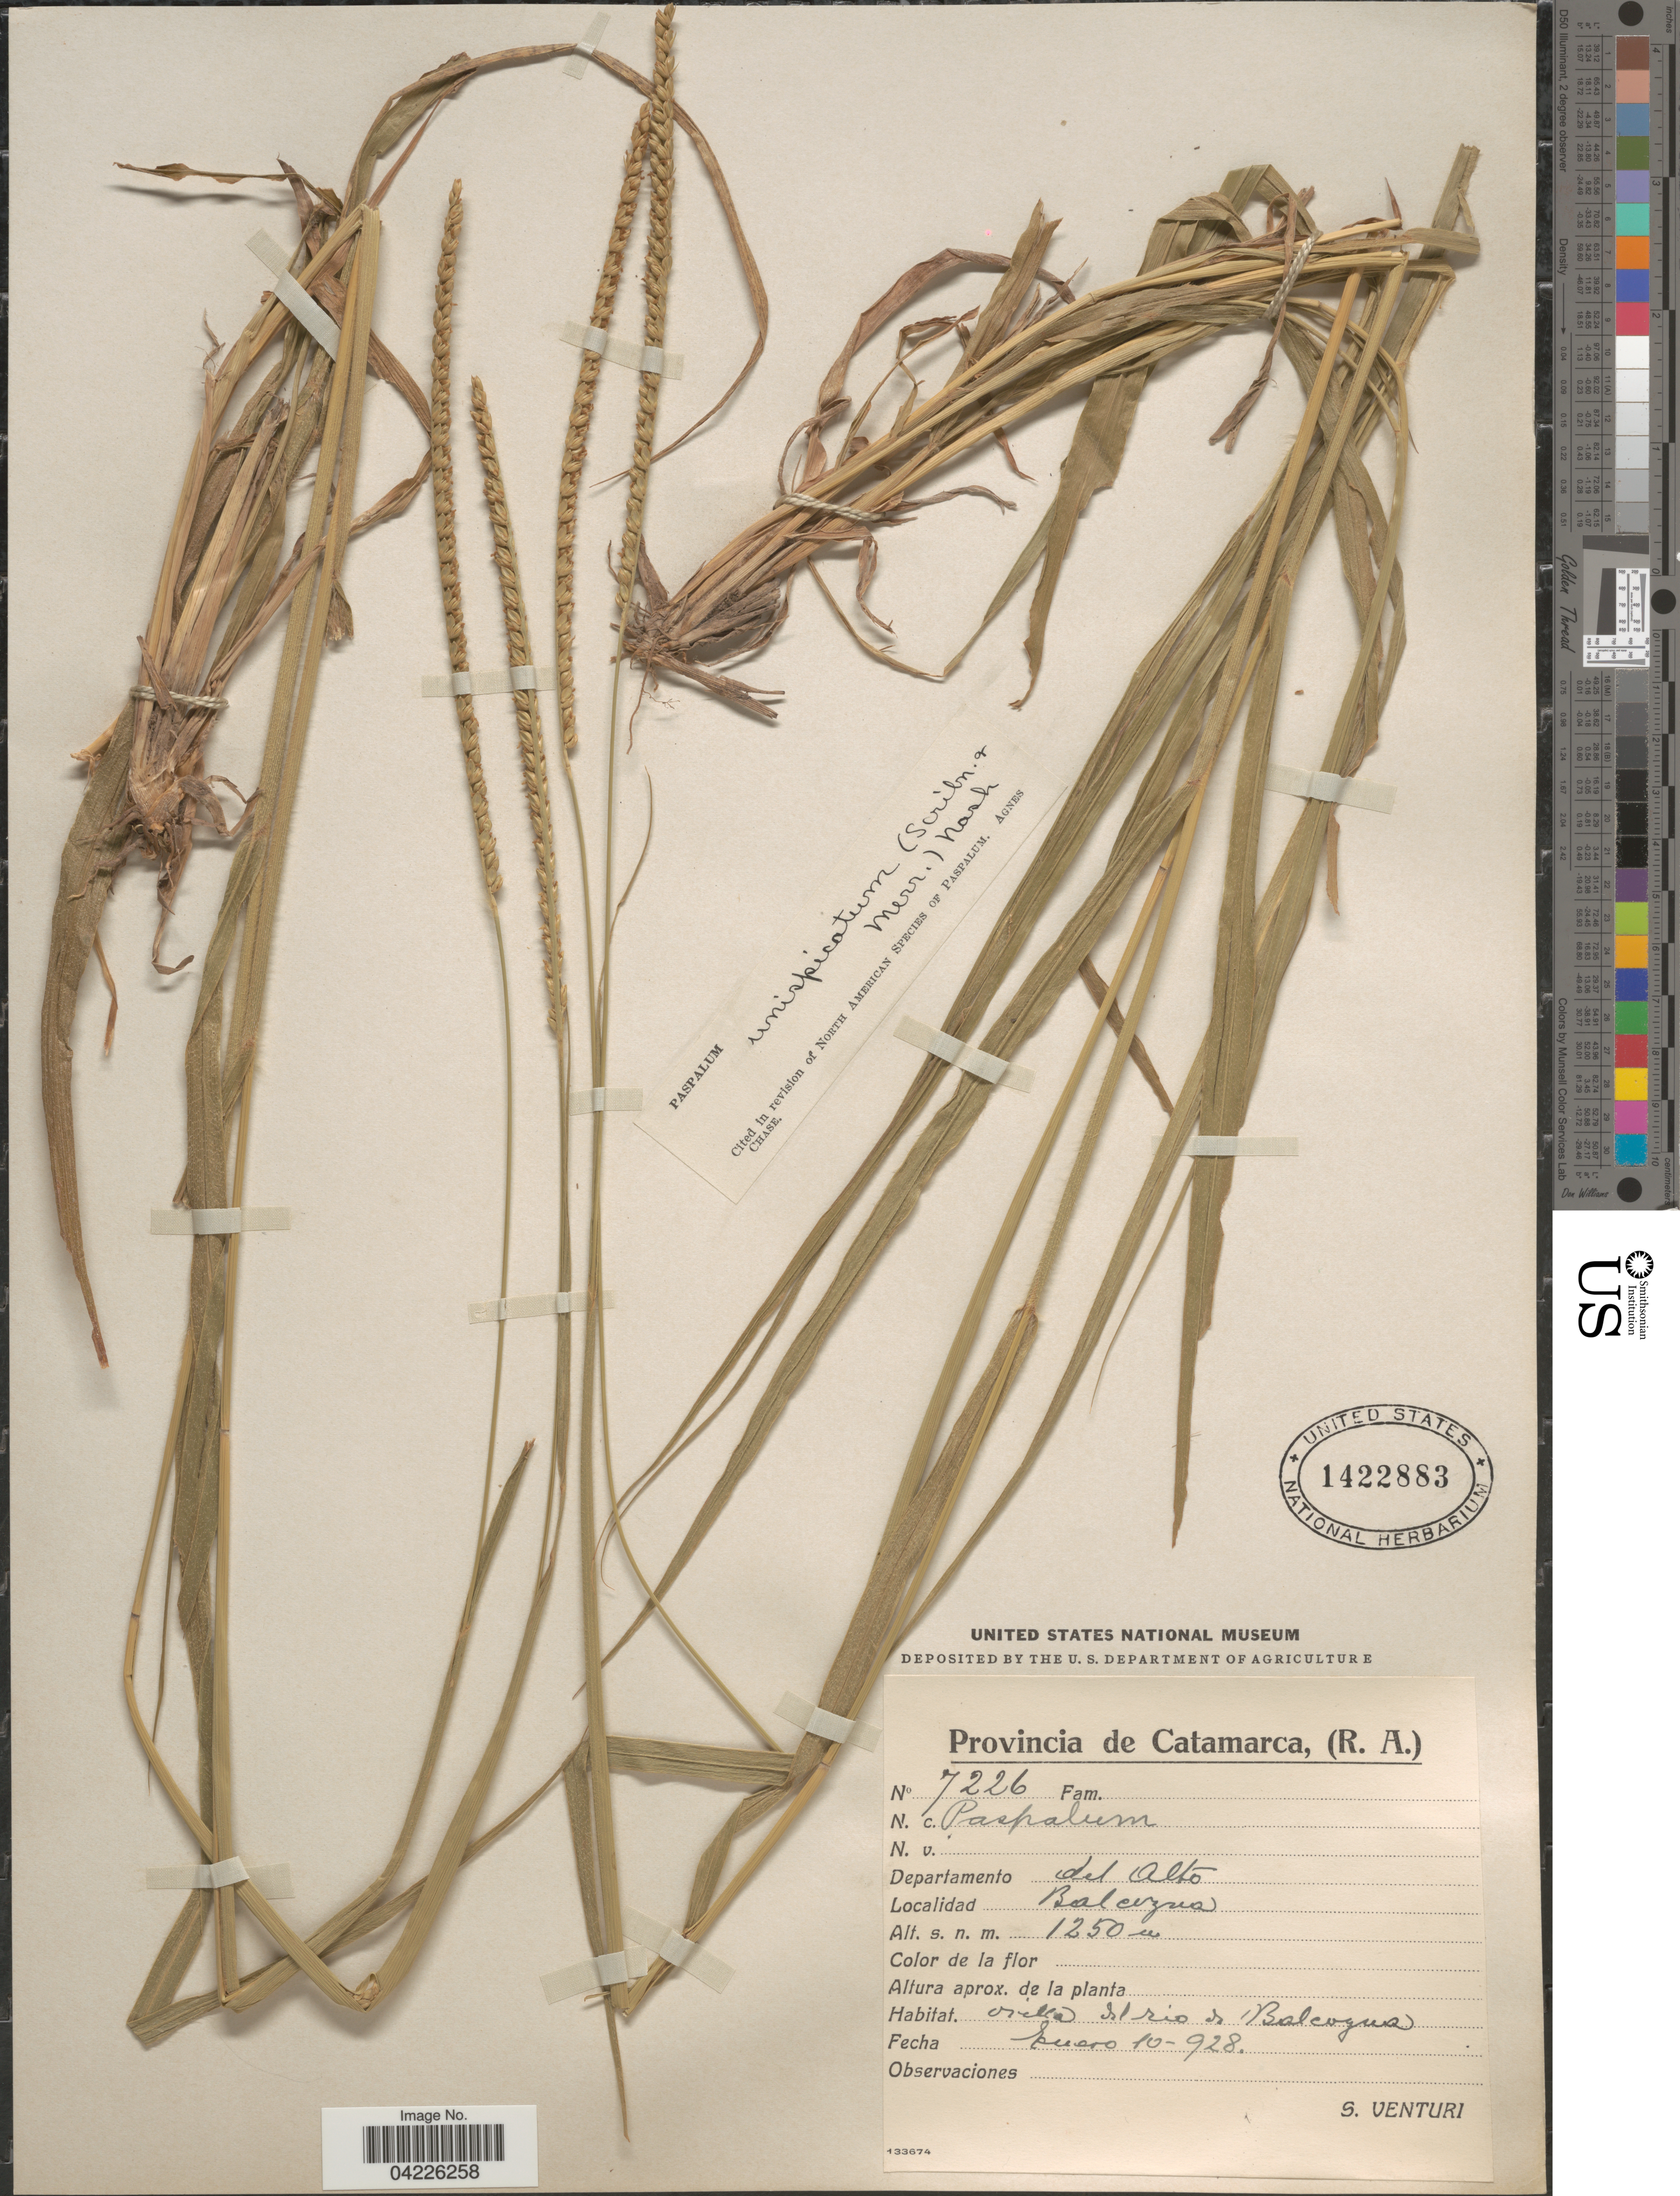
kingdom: Plantae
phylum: Tracheophyta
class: Liliopsida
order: Poales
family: Poaceae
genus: Paspalum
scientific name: Paspalum unispicatum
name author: (Scribn. & Merr.) Nash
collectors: S. Venturi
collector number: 7226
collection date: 1928-01-10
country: Argentina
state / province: Catamarca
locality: Departamento del Alto. Balcogua. Orilla del rio de Balcogna.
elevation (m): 1250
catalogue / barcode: US 1422883